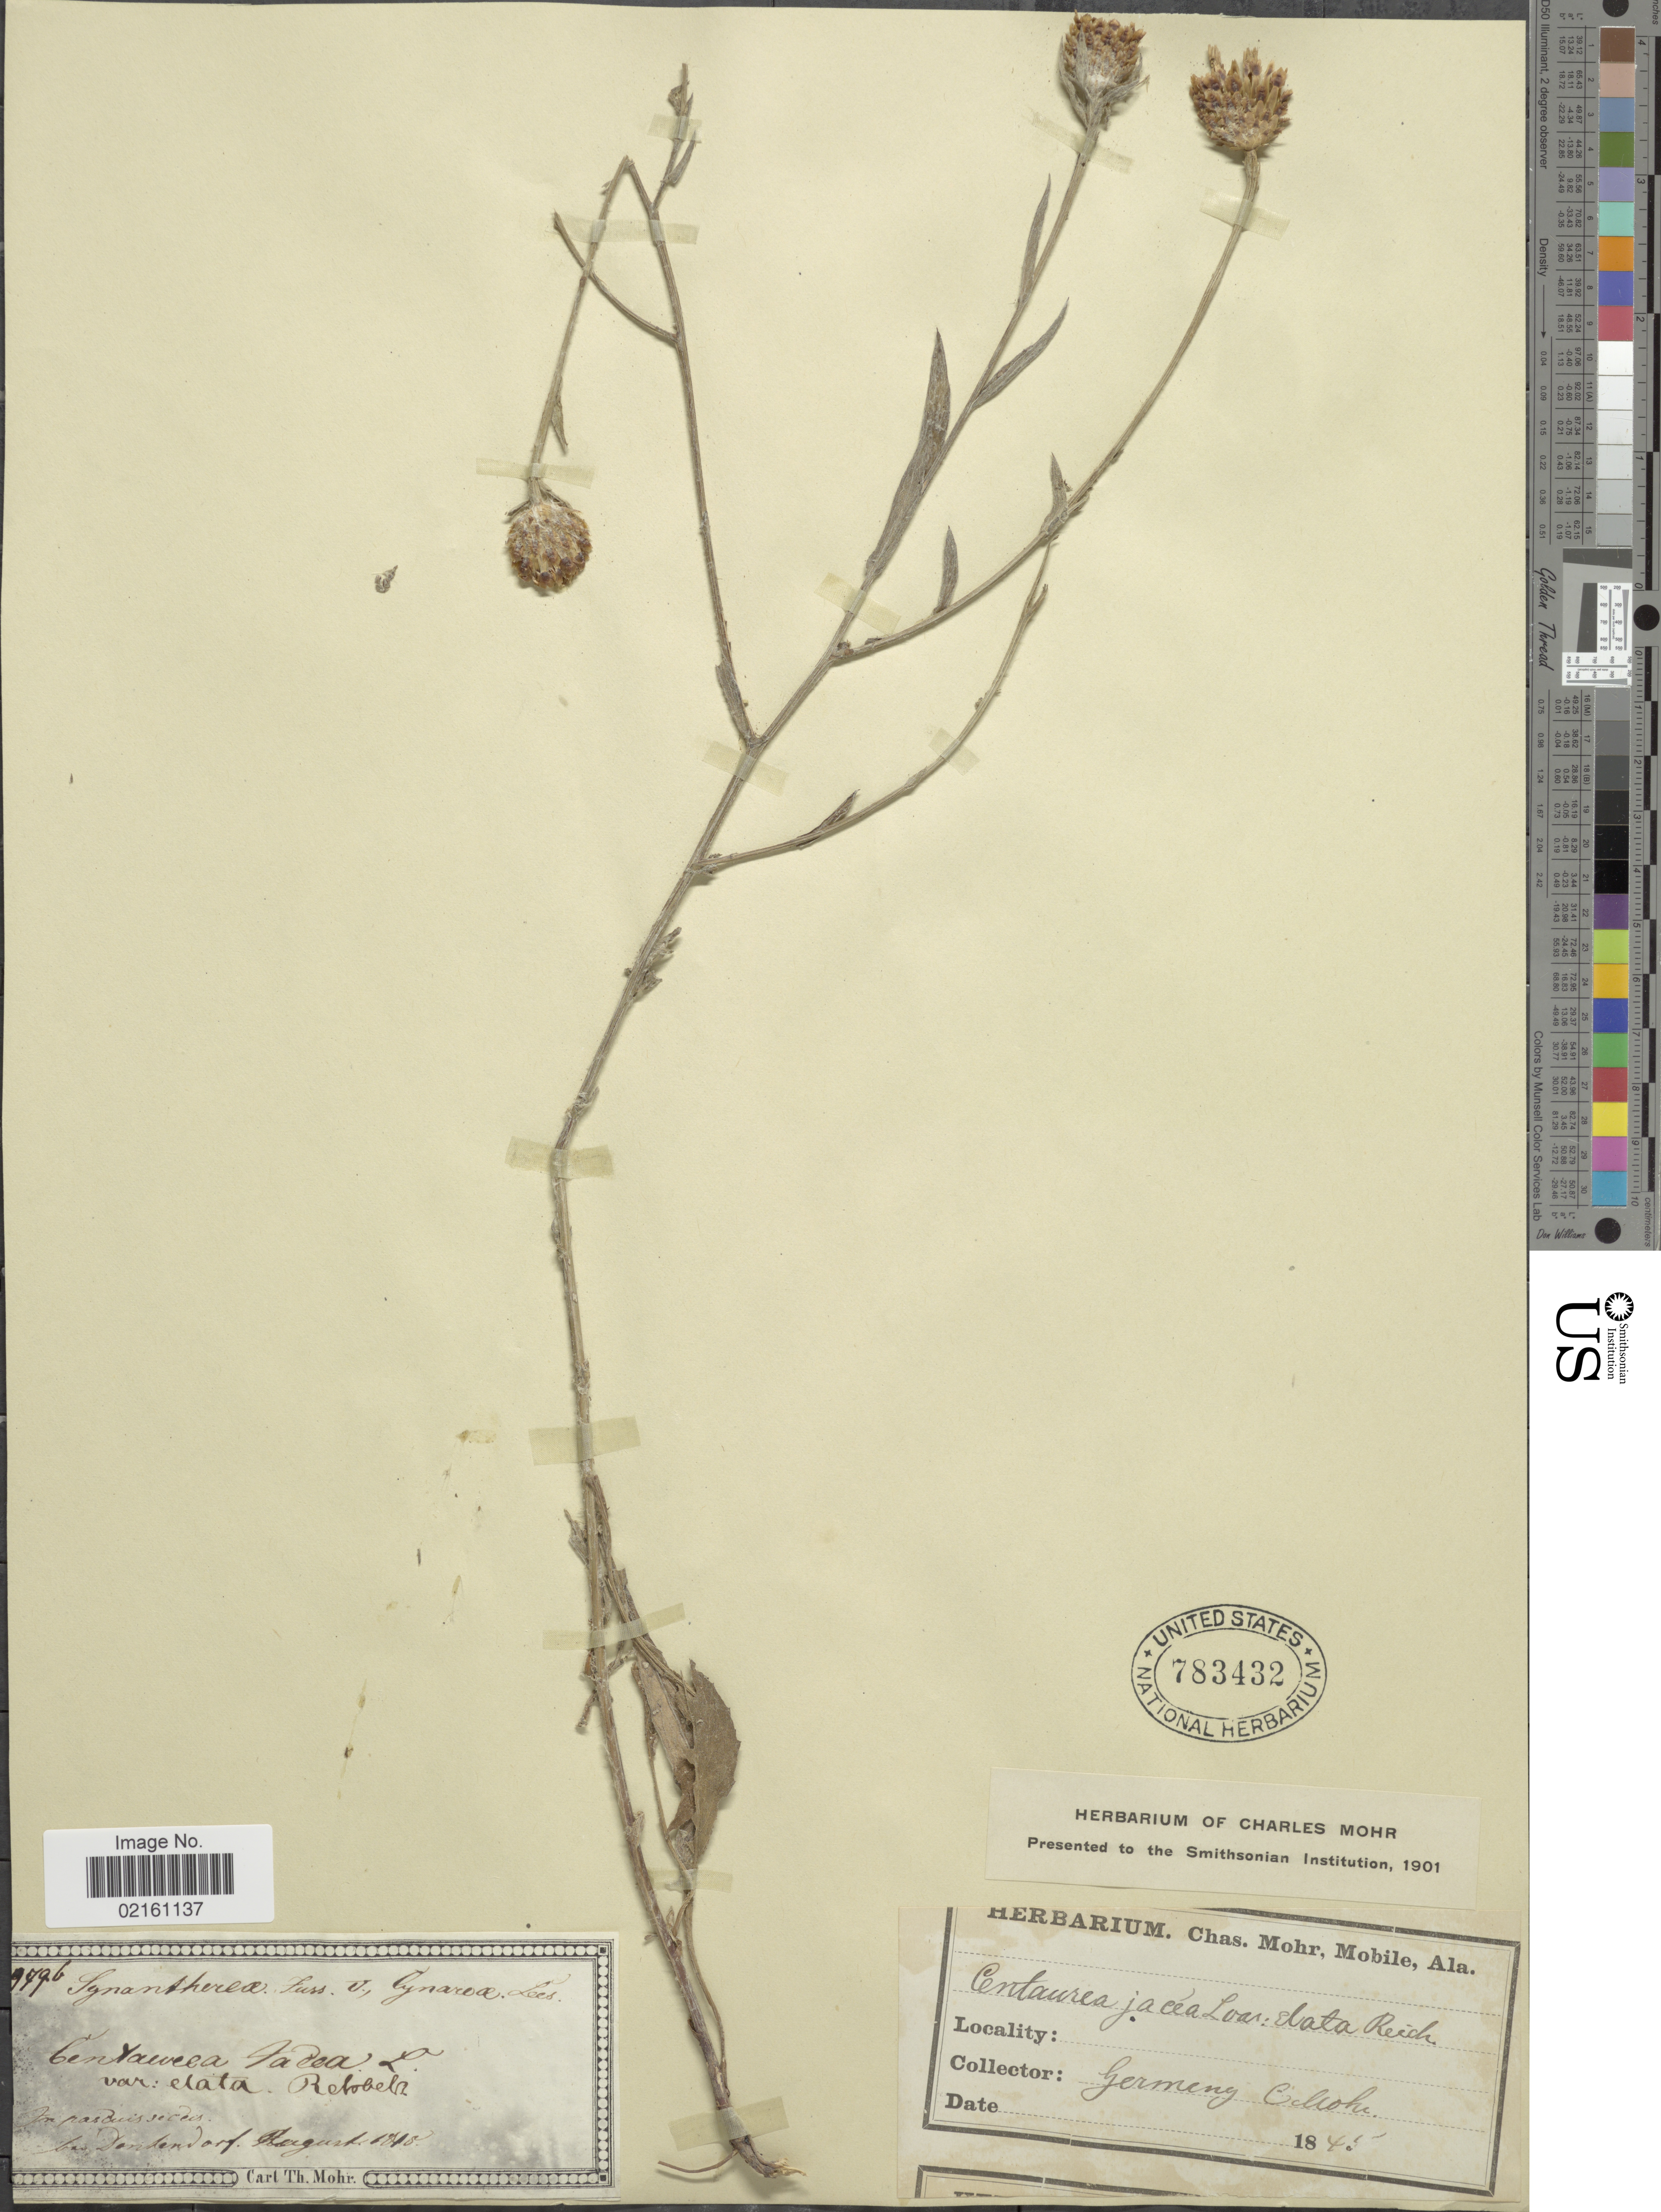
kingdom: Plantae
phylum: Tracheophyta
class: Magnoliopsida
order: Asterales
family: Asteraceae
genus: Centaurea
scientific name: Centaurea jacea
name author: L.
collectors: Mohr, C. T. (herbarium)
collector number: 9496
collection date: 1845-08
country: Germany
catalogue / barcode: US 783432